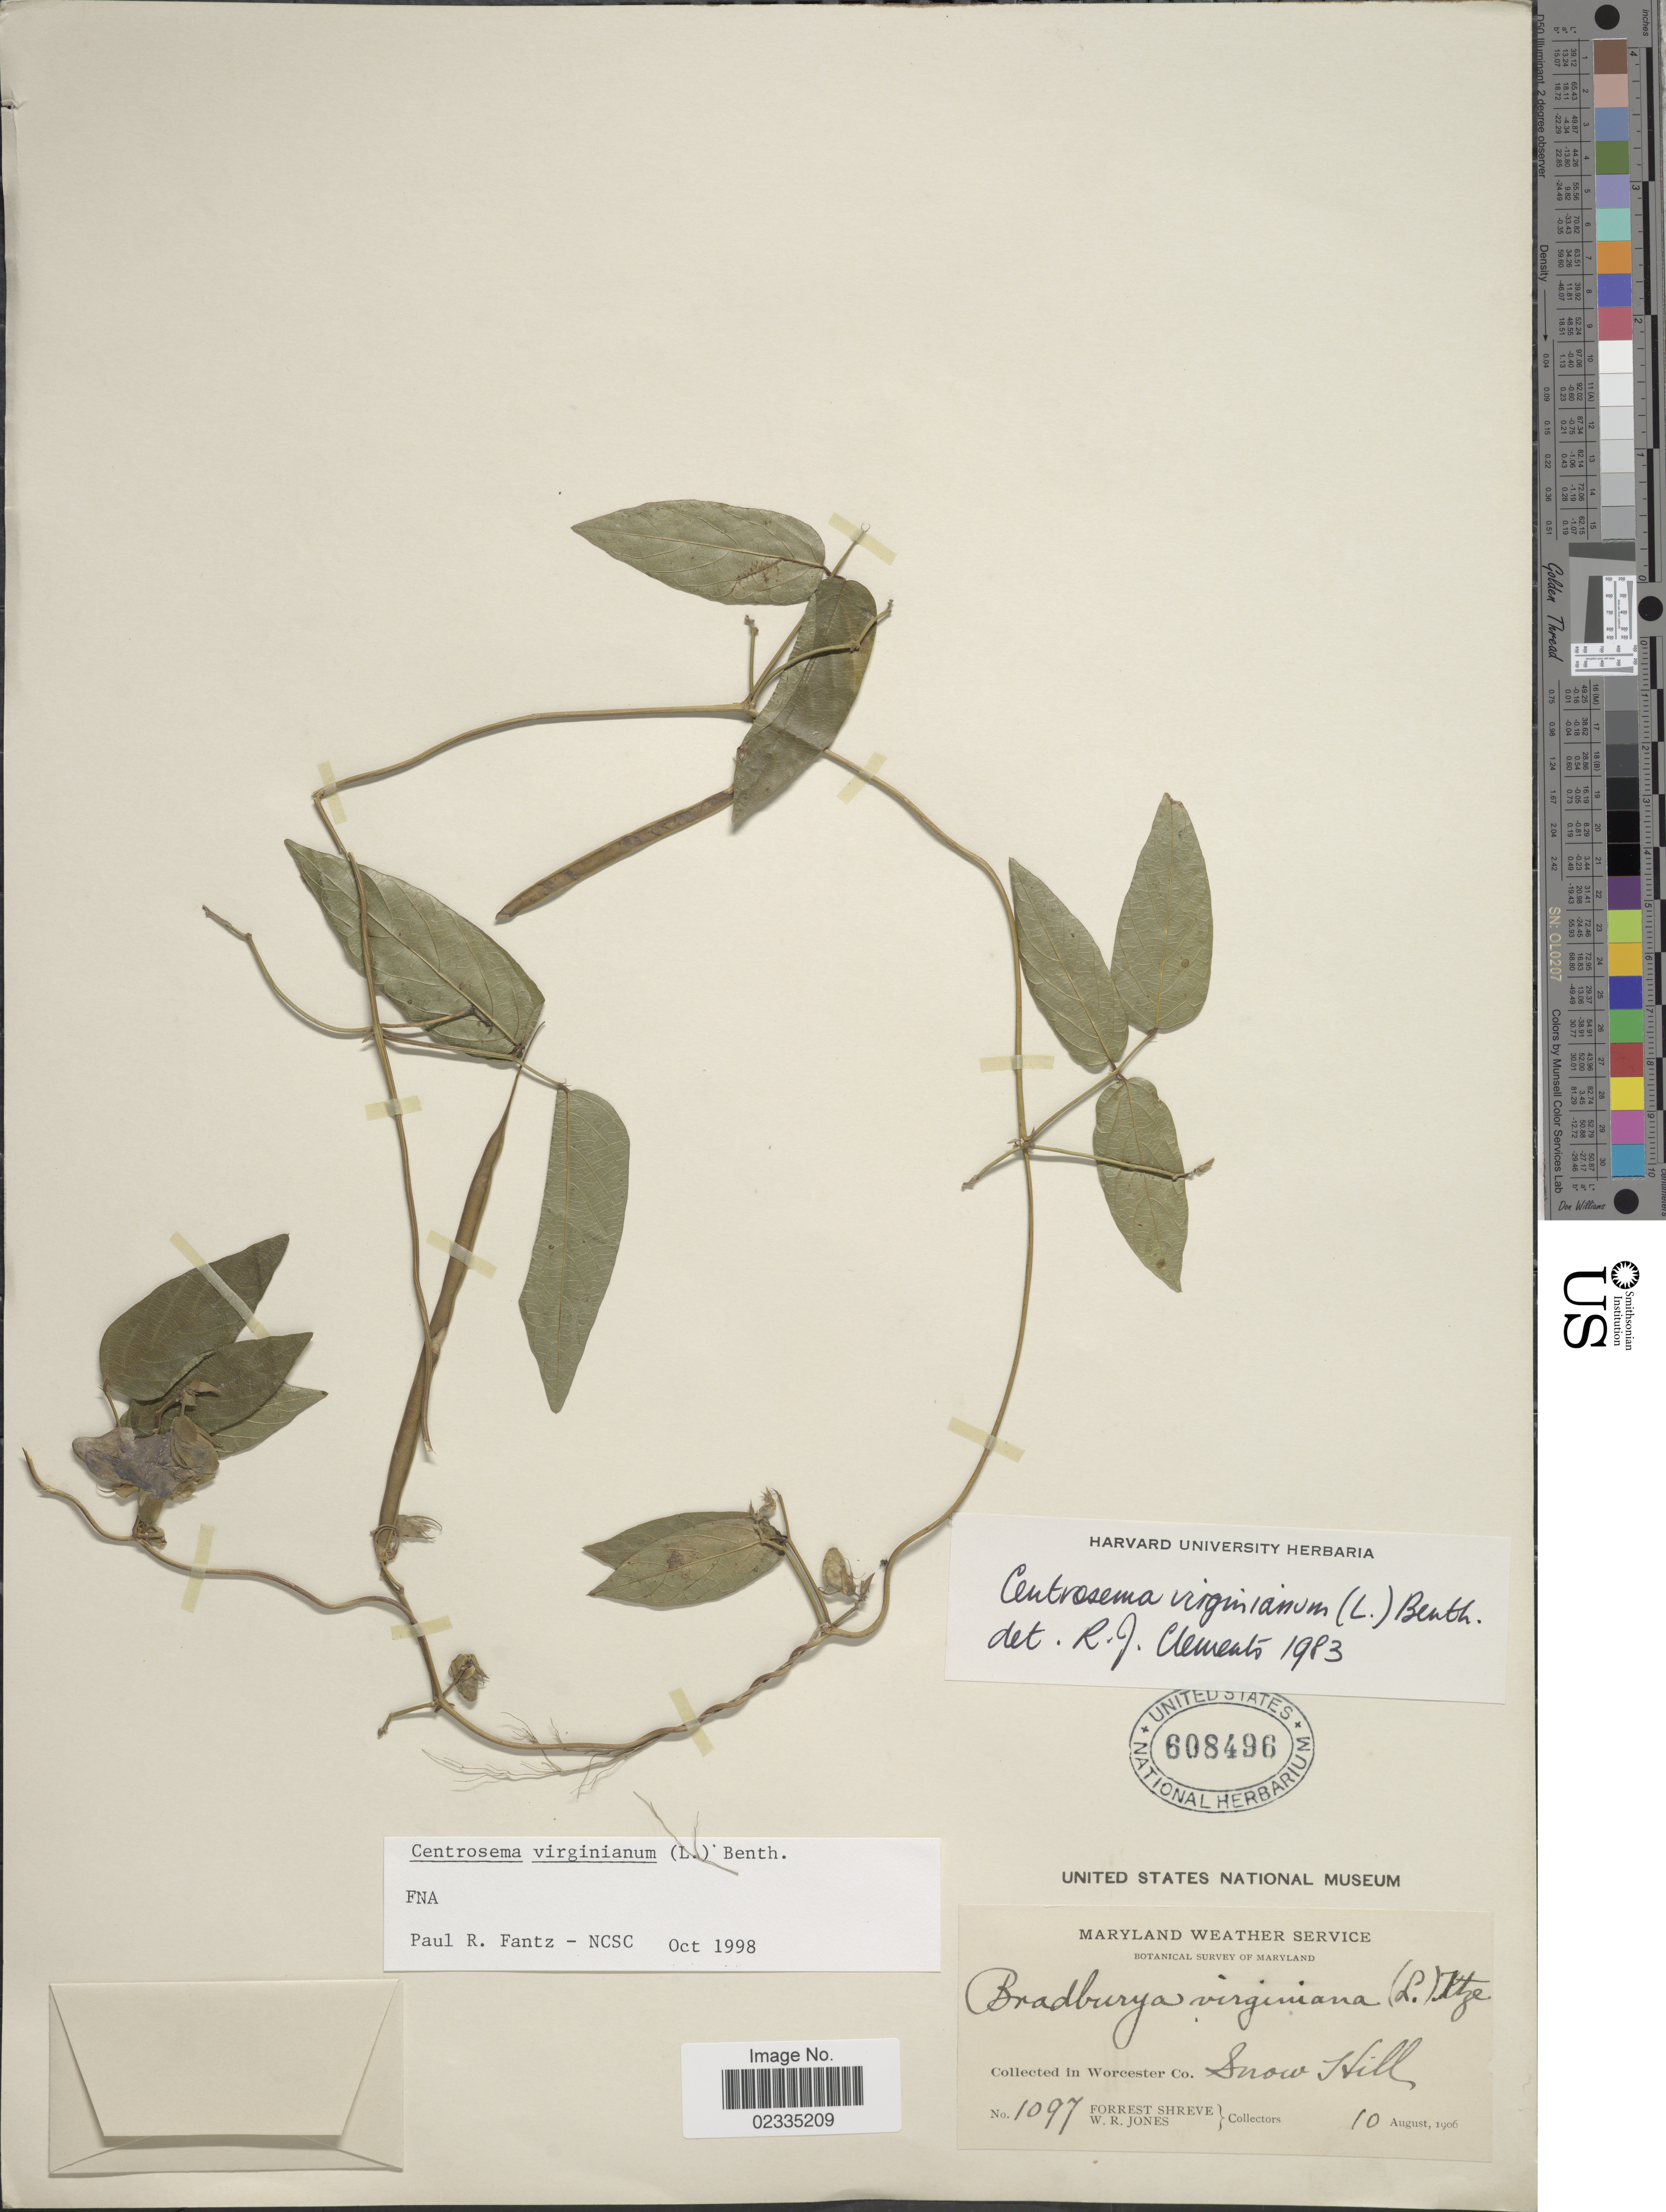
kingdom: Plantae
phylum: Tracheophyta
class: Magnoliopsida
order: Fabales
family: Fabaceae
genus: Centrosema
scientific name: Centrosema virginianum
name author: (L.) Benth.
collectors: F. Shreve & W. R. Jones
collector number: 1097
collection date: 1906-08-10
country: United States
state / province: Maryland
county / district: Worcester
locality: Maryland Weather Service, In Worcester Co. Snow Hill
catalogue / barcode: US 608496